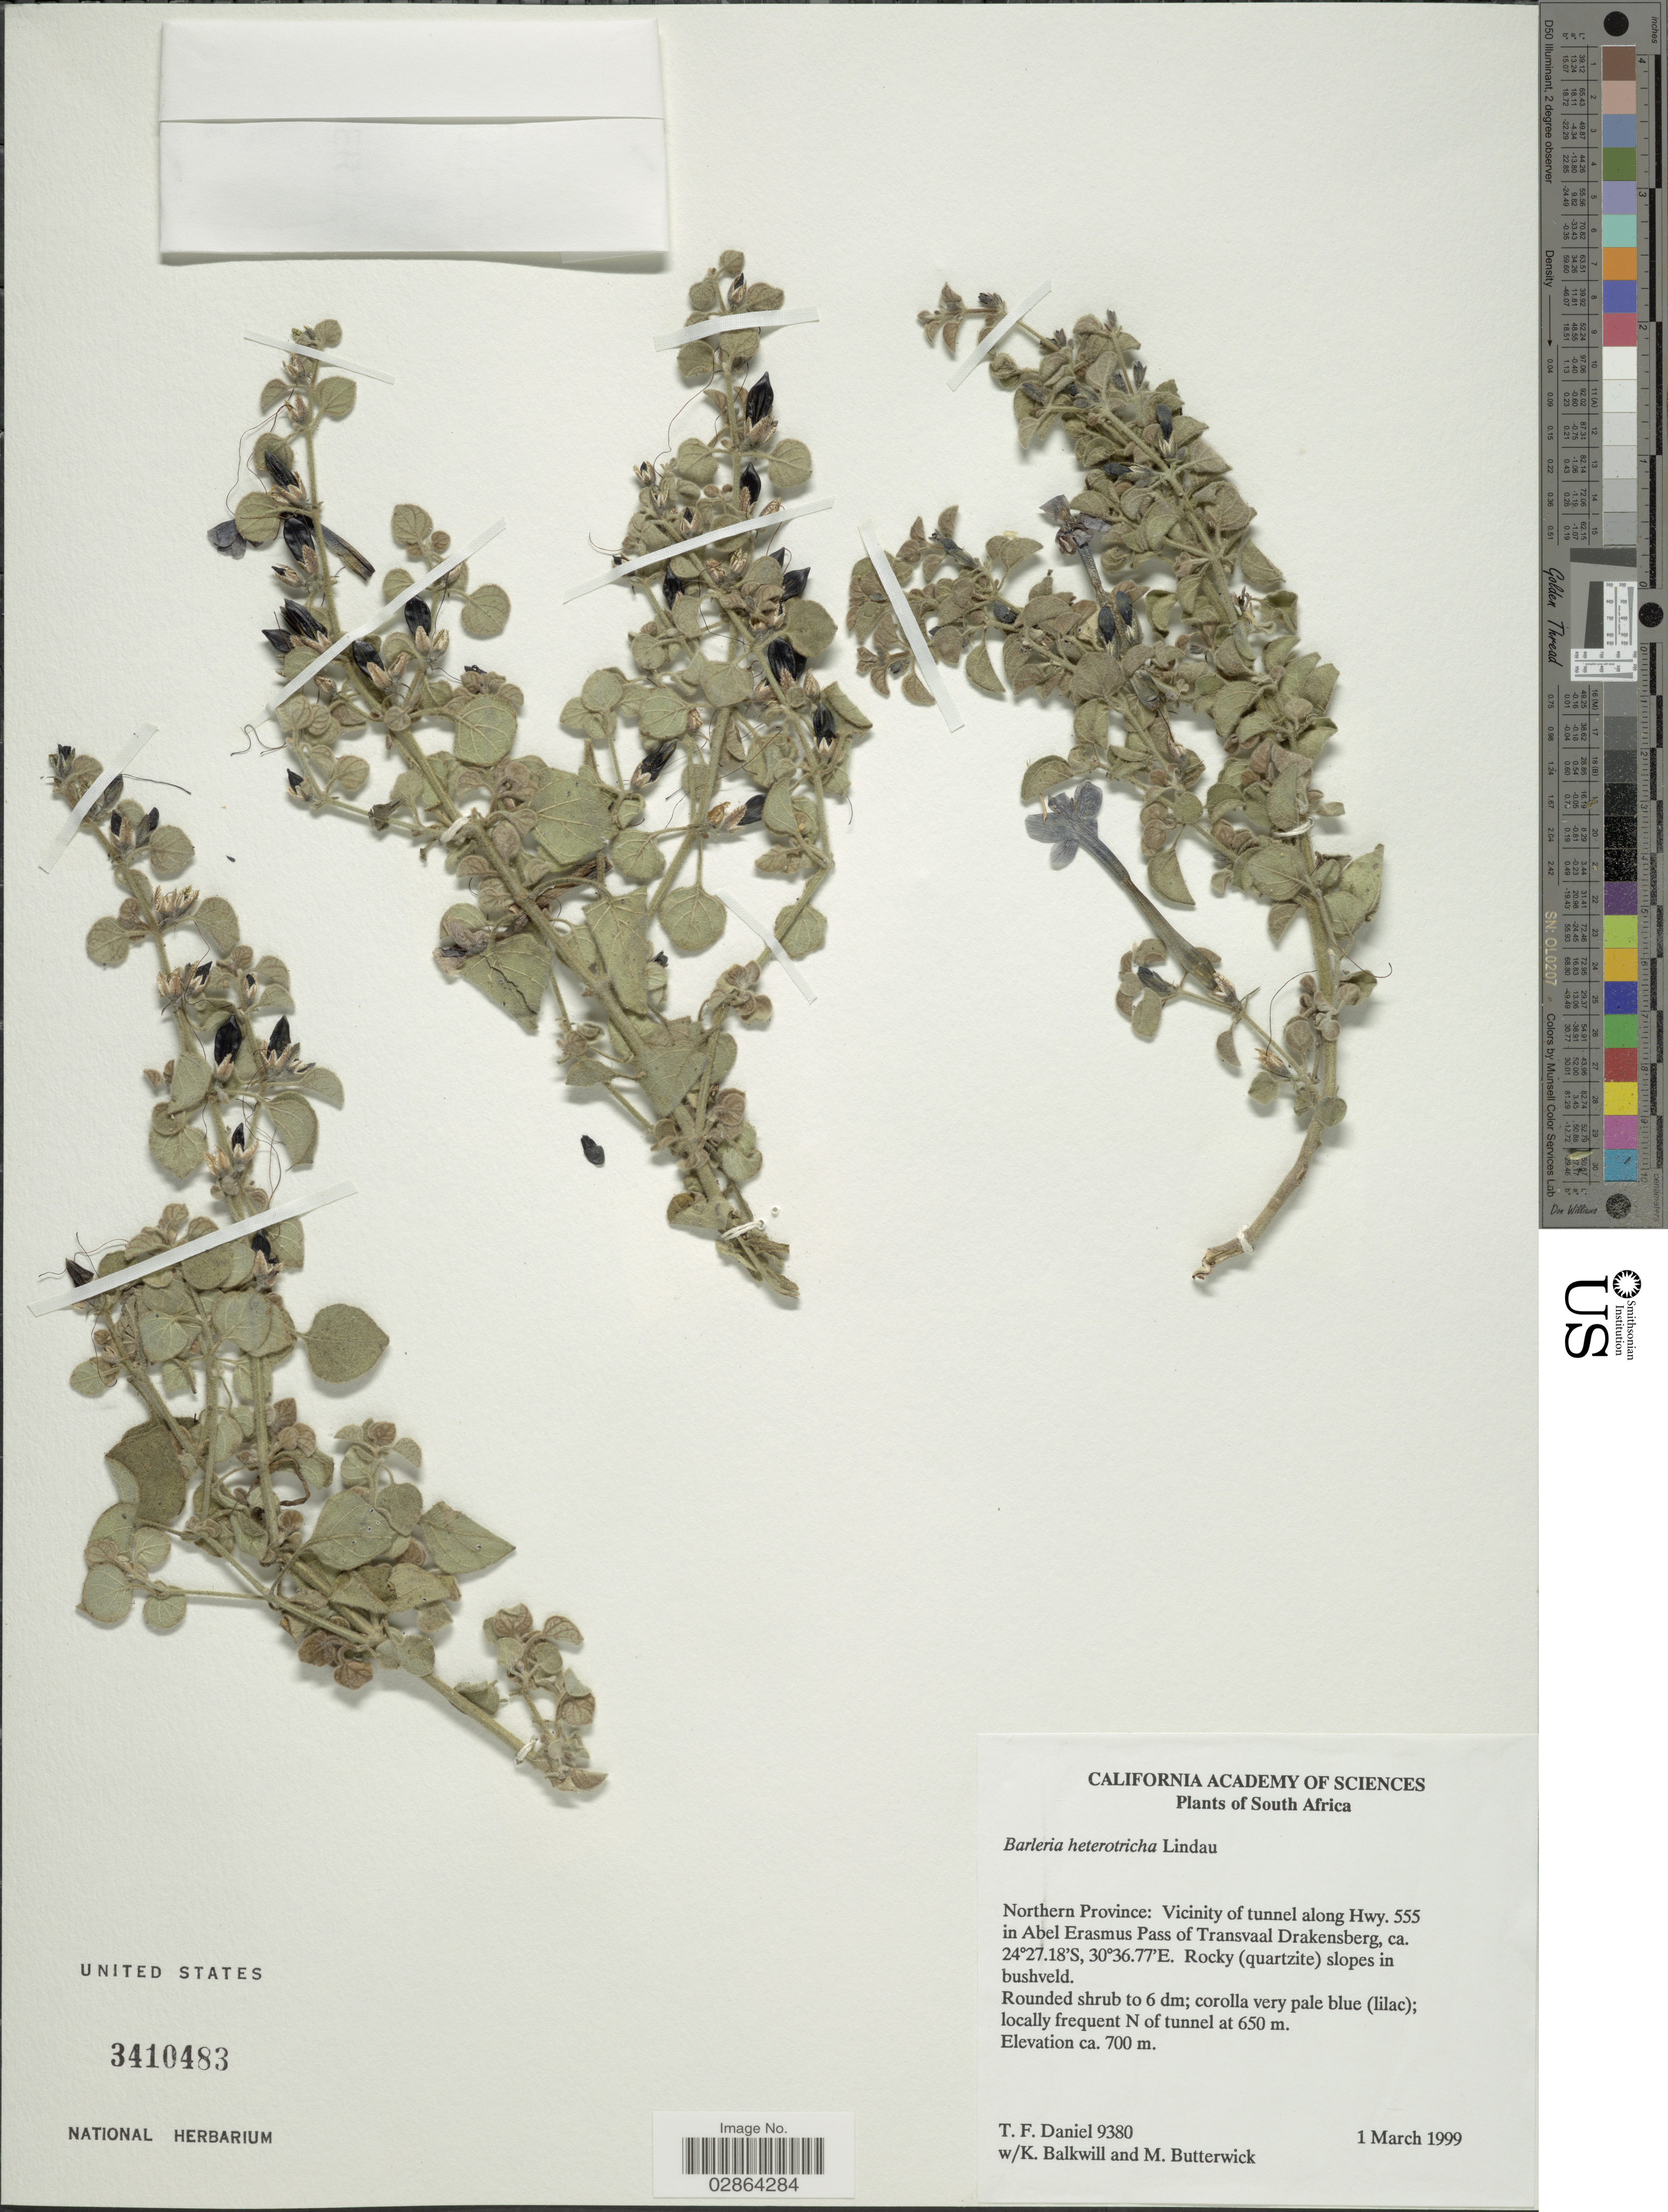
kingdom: Plantae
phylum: Tracheophyta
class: Magnoliopsida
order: Lamiales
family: Acanthaceae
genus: Barleria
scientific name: Barleria heterotricha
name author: Lindau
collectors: T. F. Daniel, K. Balkwill & M. Butterwick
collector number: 9380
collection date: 1999-03-01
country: South Africa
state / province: Limpopo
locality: Northern Province: Vicinity of tunnel along Hwy. 555 in Abel Erasmus Pass of Transvaal Drakensberg.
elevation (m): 700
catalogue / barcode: US 3410483